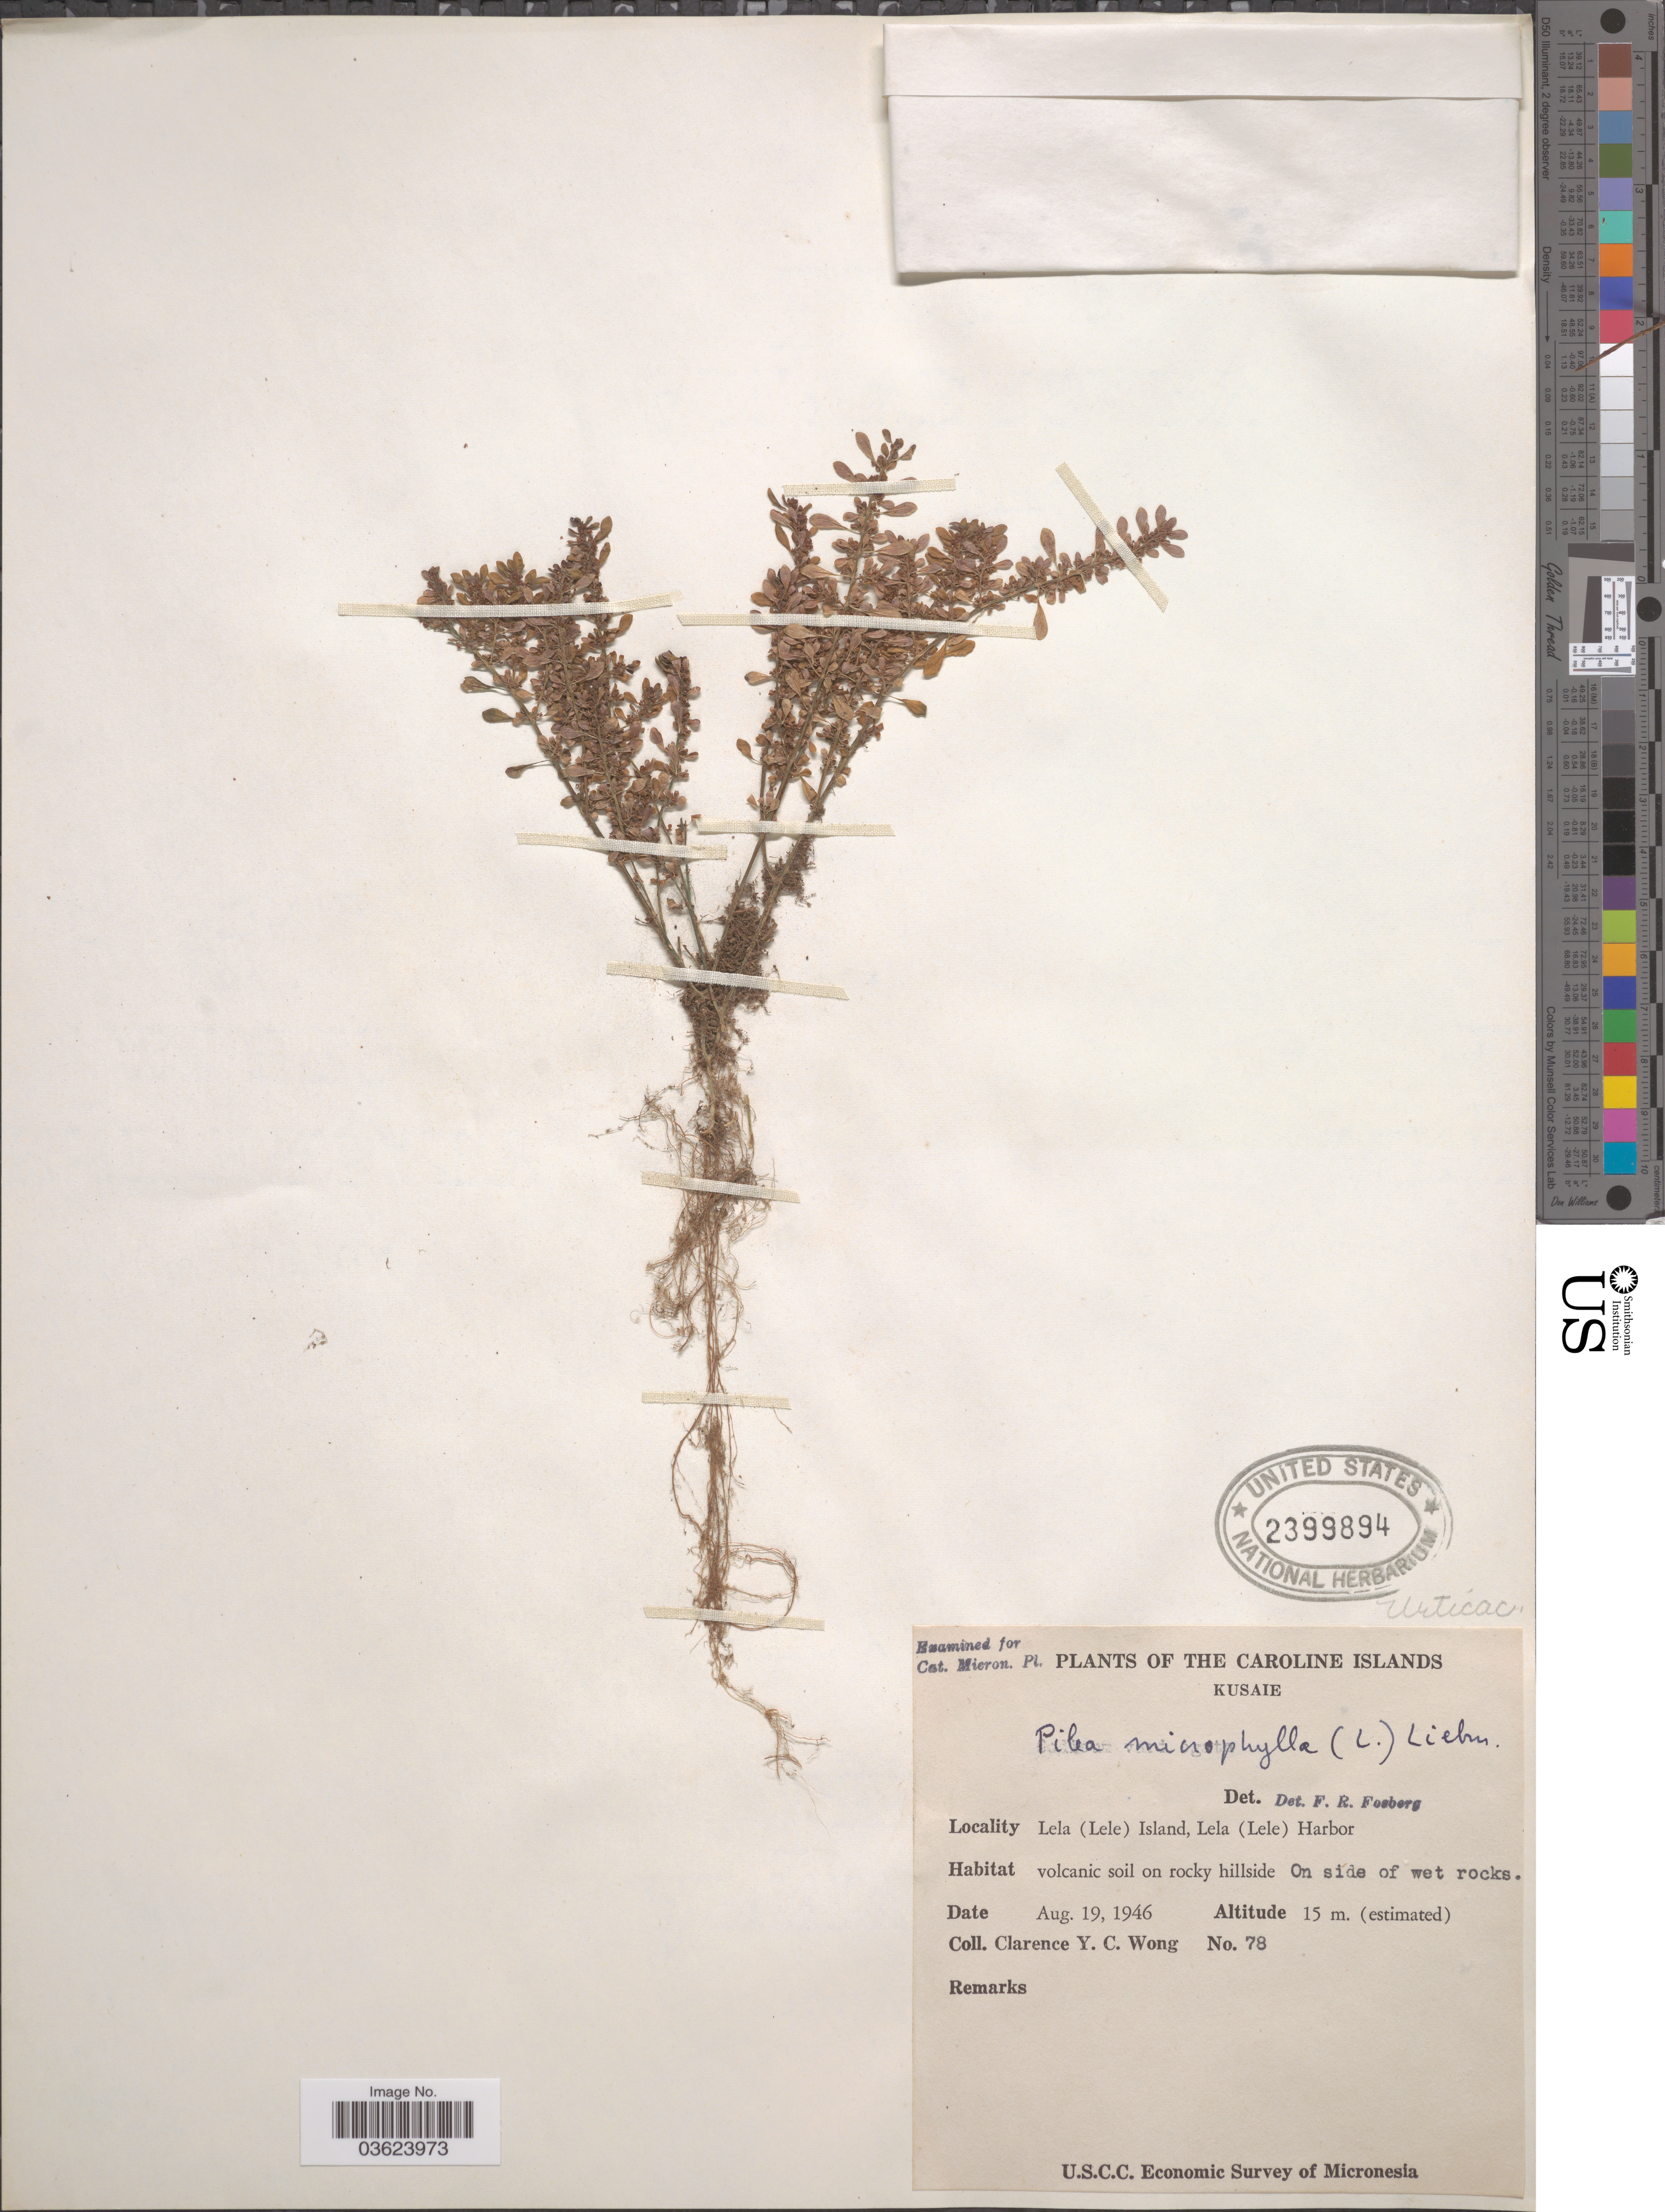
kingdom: Plantae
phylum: Tracheophyta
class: Magnoliopsida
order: Rosales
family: Urticaceae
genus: Pilea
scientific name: Pilea microphylla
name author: (L.) Liebm.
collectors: C. Y. C. Wong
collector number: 78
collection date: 1946-08-19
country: Micronesia, Federated States of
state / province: Kosrae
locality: The Caroline Islands. Kusaie. Lela (Lele) Island, Lela (Lele) Harbor.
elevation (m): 15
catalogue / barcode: US 2399894